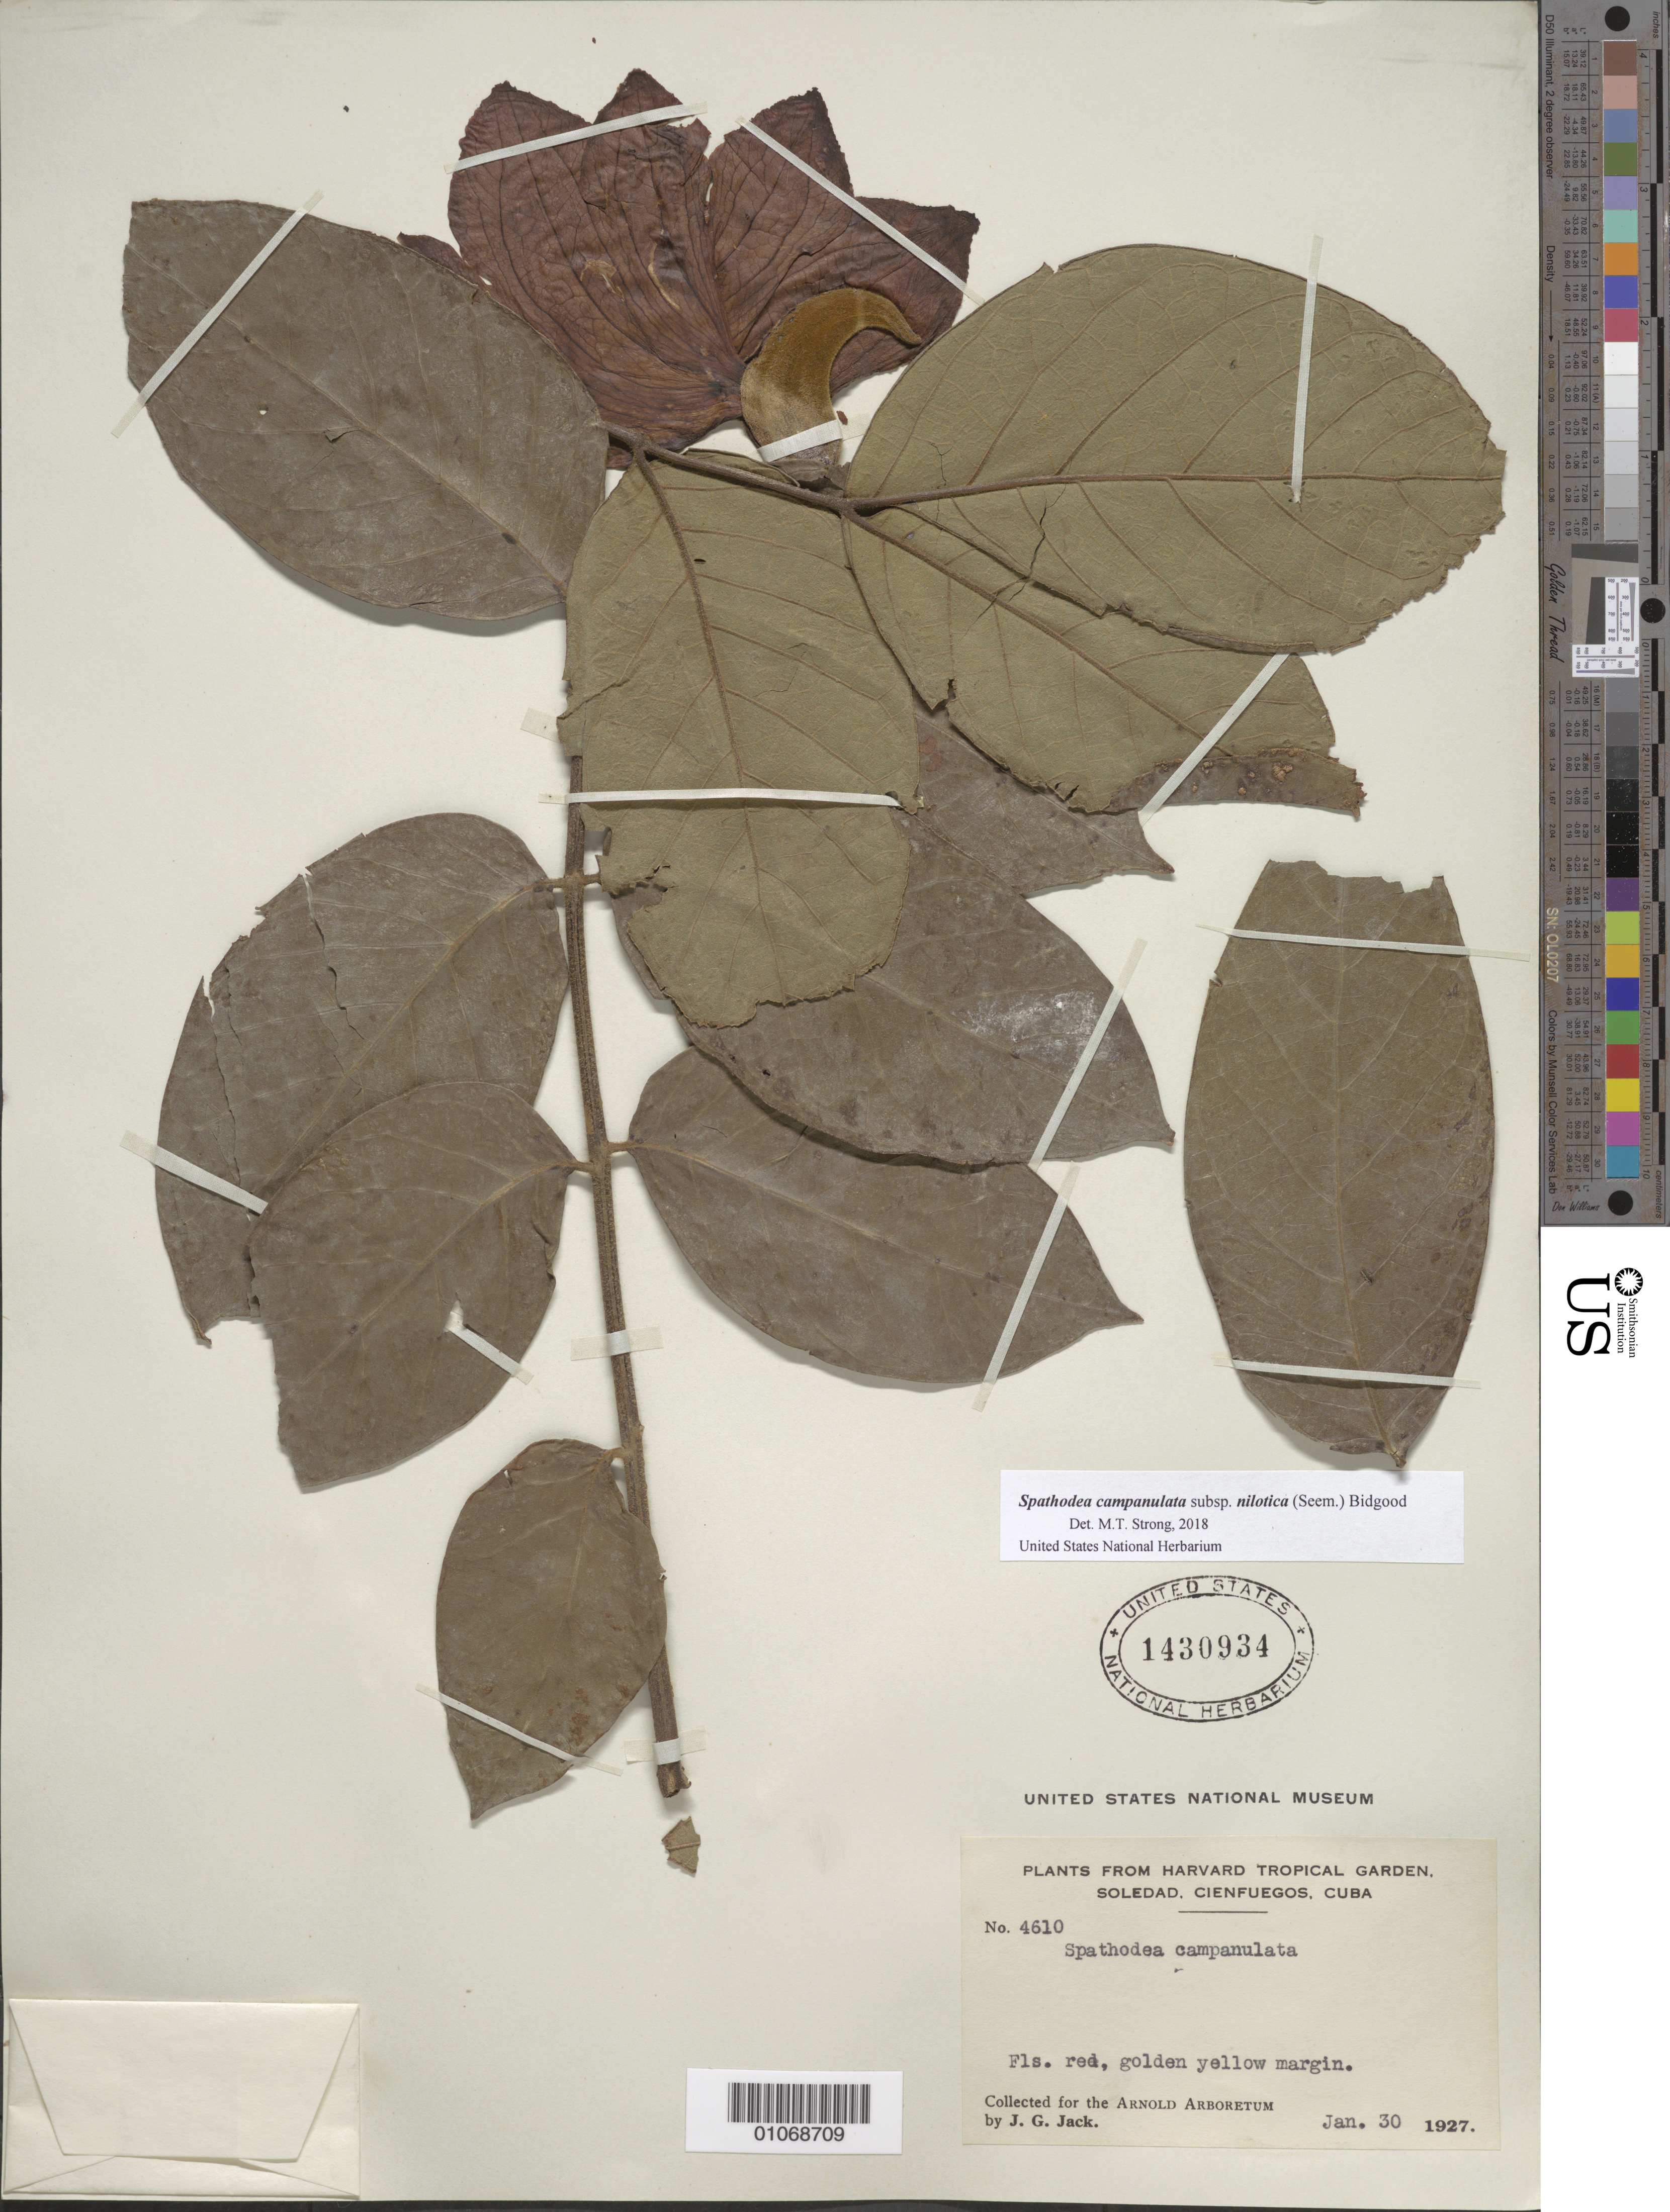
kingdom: Plantae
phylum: Tracheophyta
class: Magnoliopsida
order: Lamiales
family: Bignoniaceae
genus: Spathodea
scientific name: Spathodea campanulata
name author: P. Beauv.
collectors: J. G. Jack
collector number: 4610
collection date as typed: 30 Jan 1927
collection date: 1927-01-30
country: Cuba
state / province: Cienfuegos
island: Cuba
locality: Soledad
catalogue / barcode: US 1430934